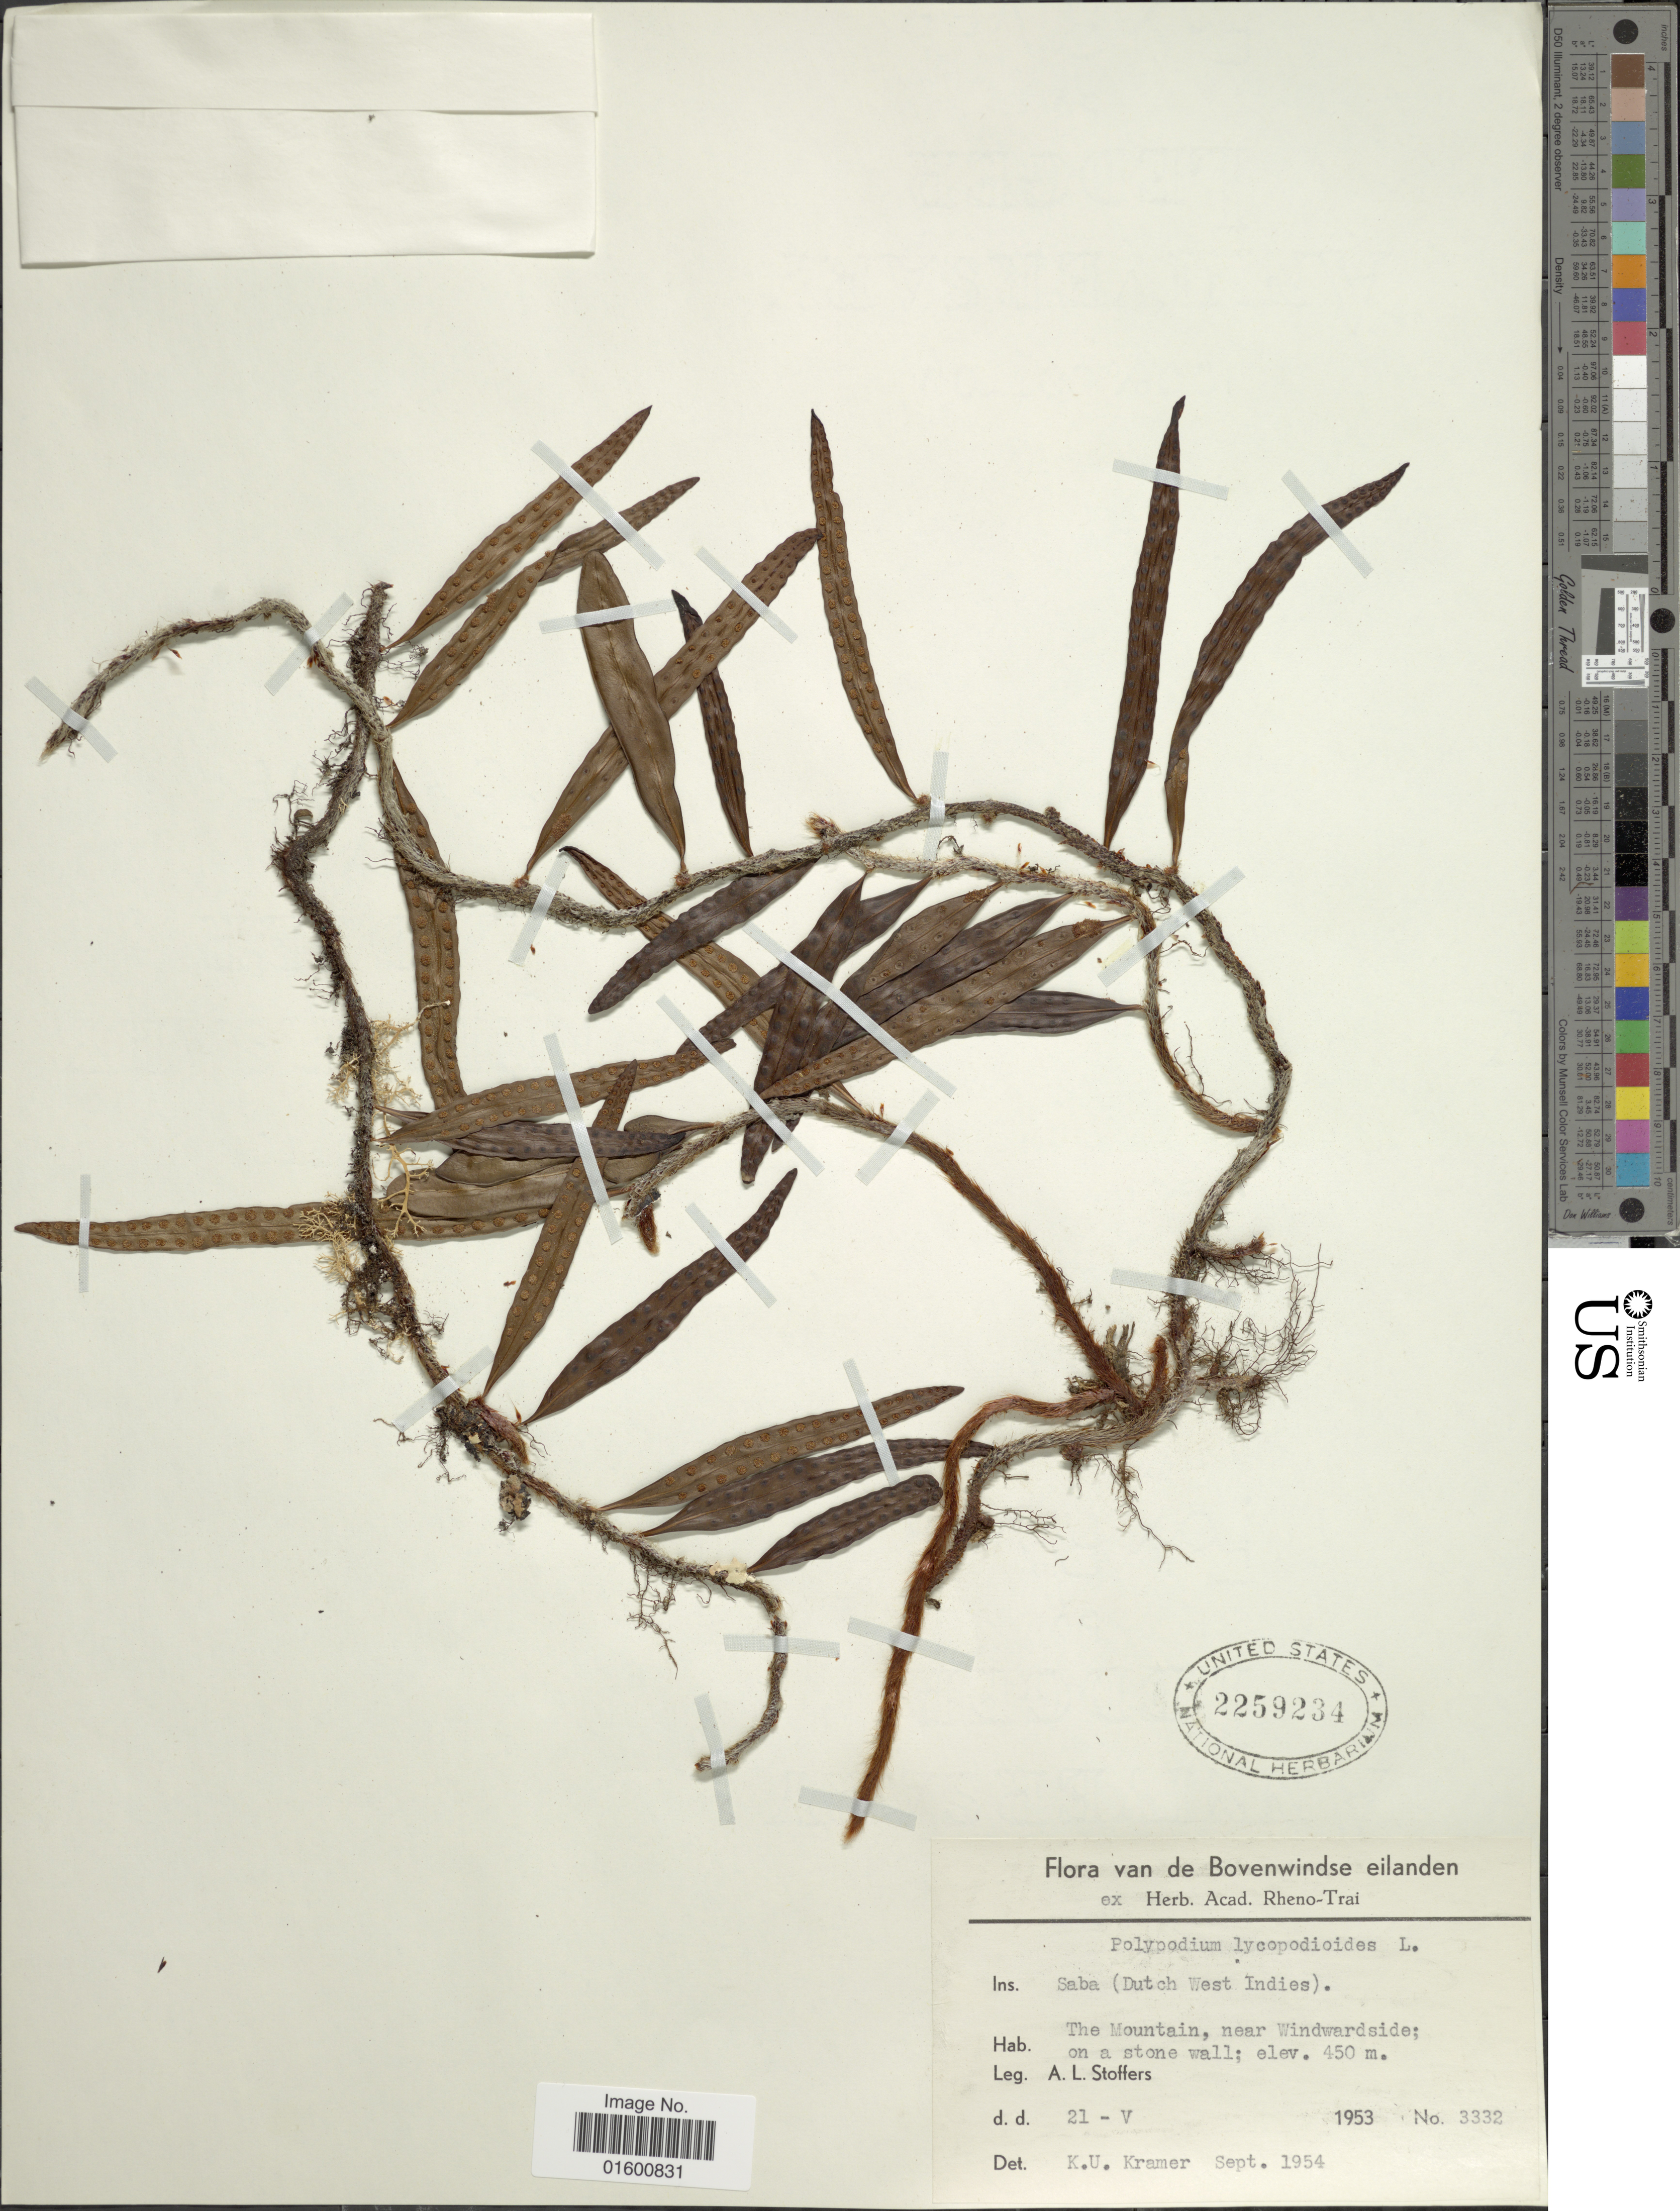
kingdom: Plantae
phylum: Tracheophyta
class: Polypodiopsida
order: Polypodiales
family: Polypodiaceae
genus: Microgramma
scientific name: Microgramma lycopodioides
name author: (L.) Copel.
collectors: A. Stoffers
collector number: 3332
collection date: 1953-05-21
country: Netherlands Antilles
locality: Bovenwindse Eilanden, Ins. Saba (Dutch West Indies), The Mountain, near Windwardside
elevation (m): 450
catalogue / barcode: US 2259234